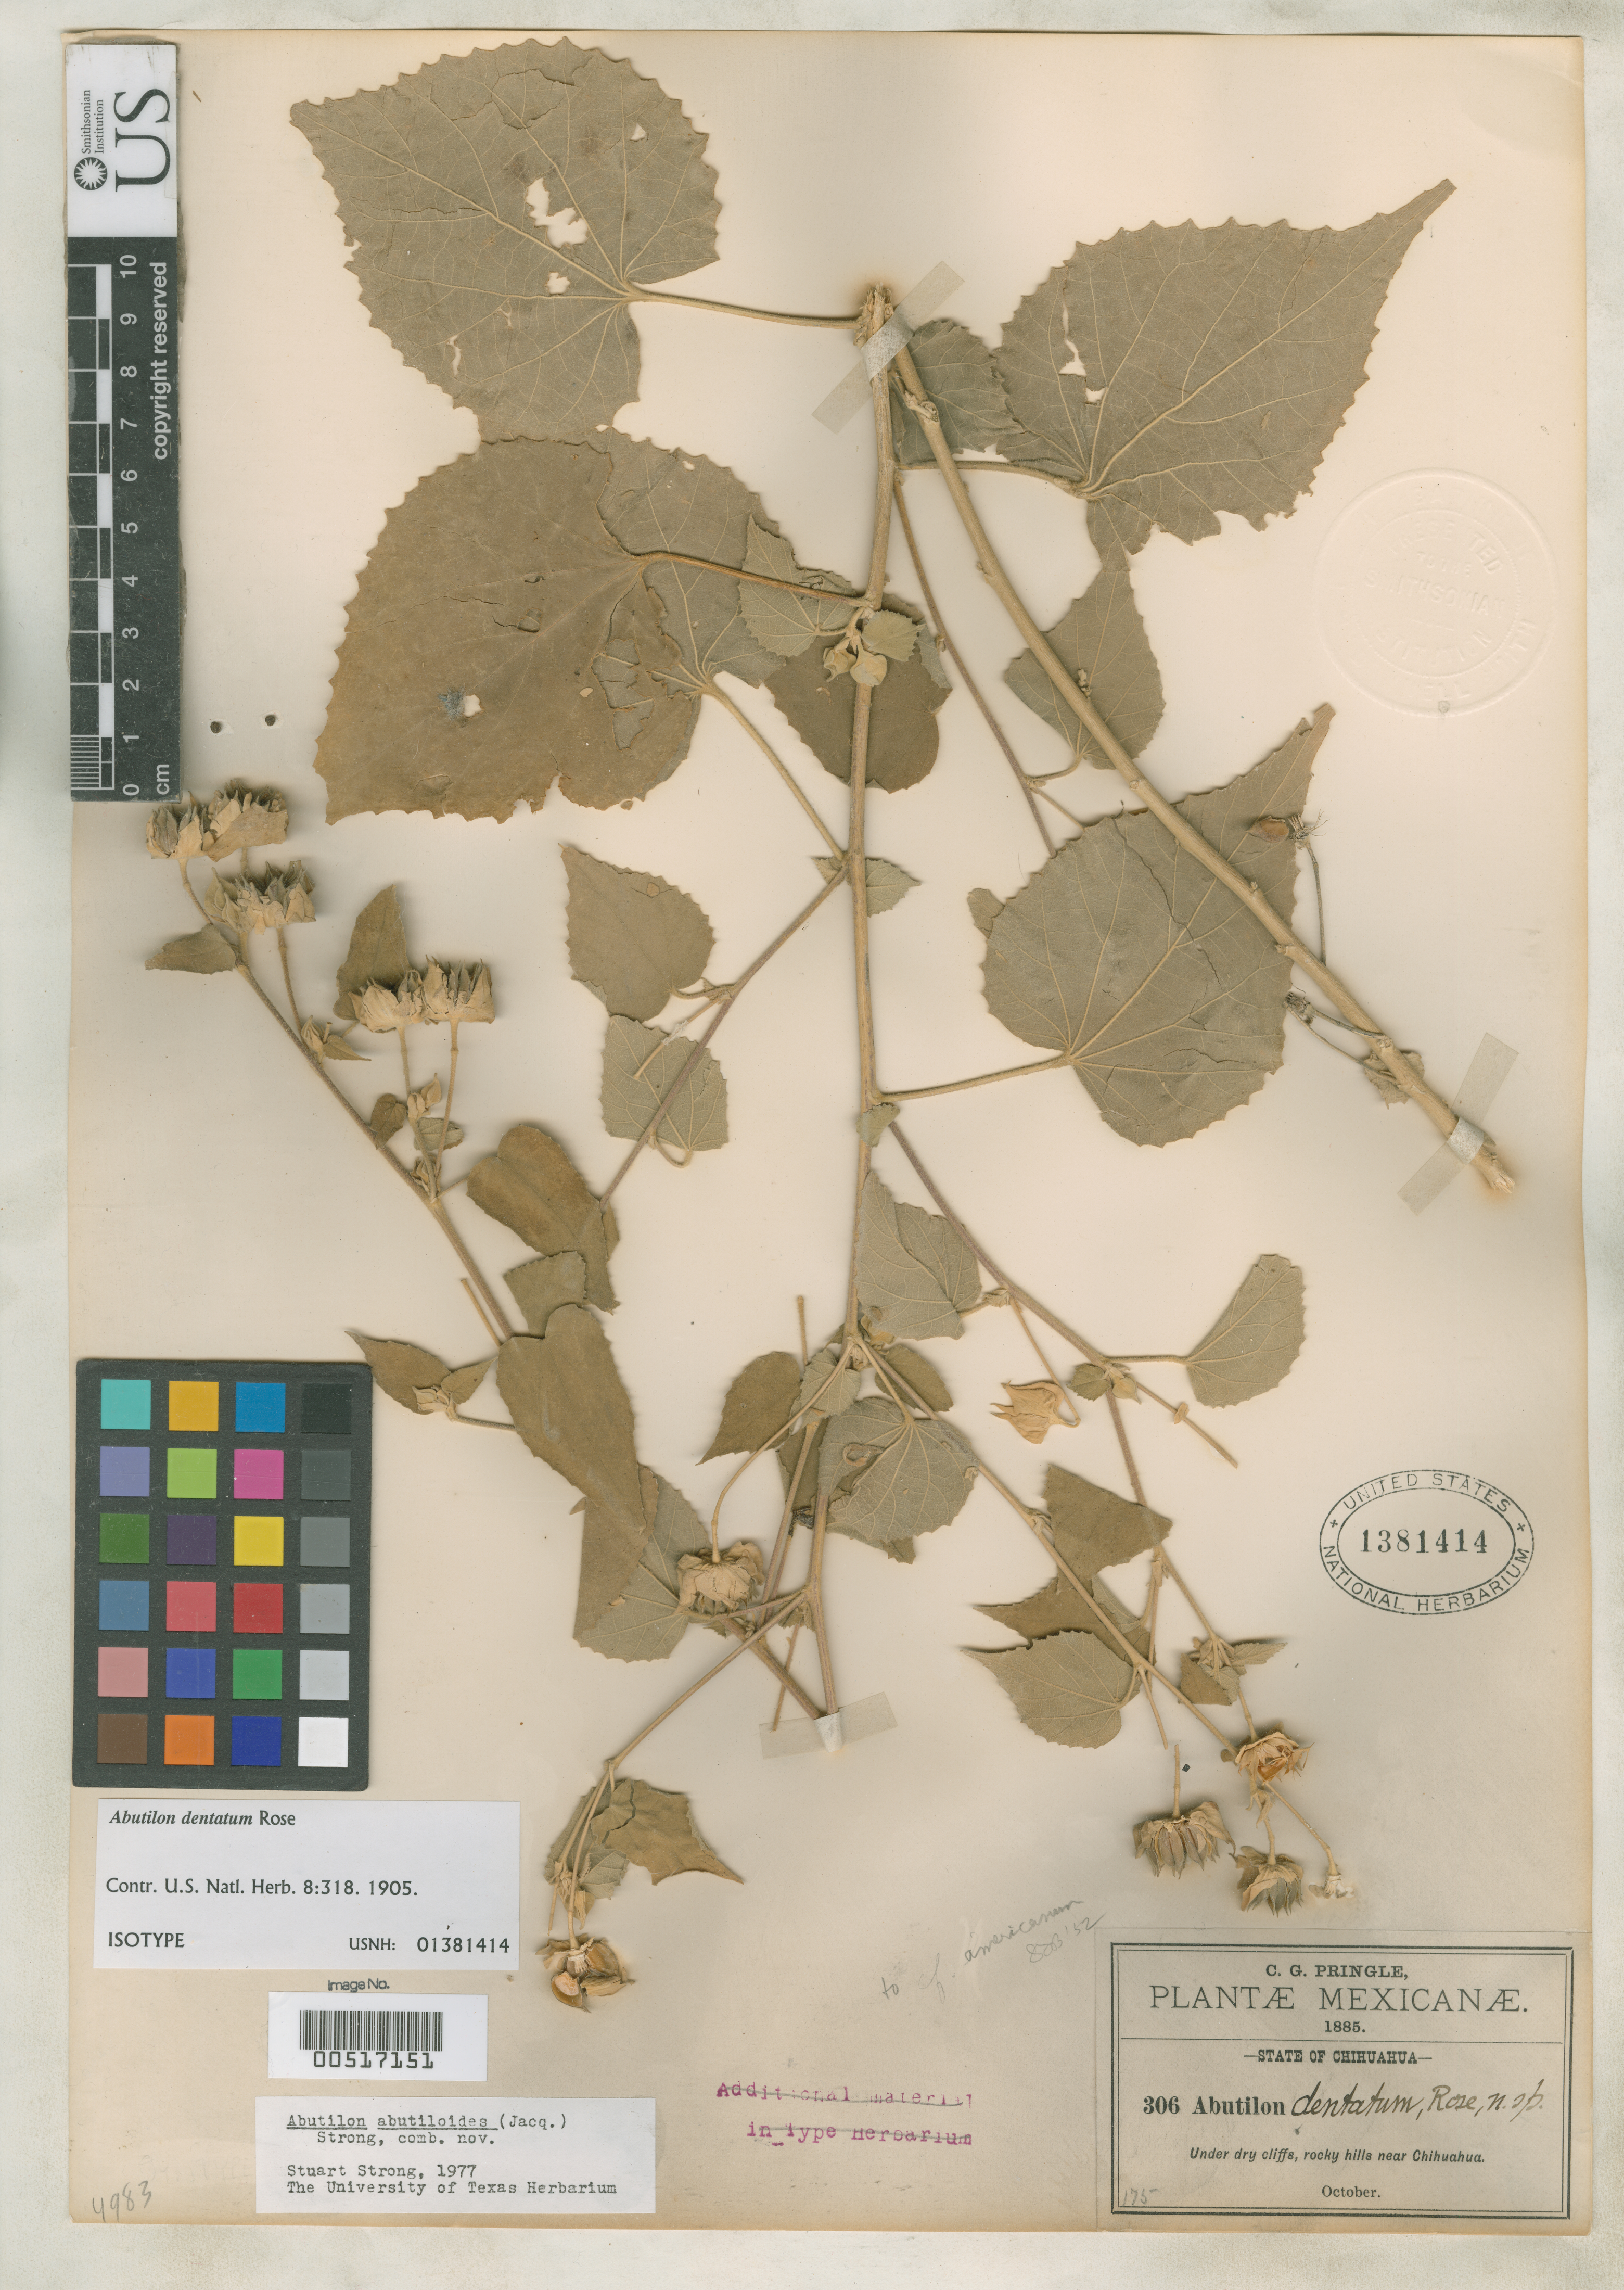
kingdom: Plantae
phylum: Tracheophyta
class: Magnoliopsida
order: Malvales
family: Malvaceae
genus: Abutilon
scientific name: Abutilon dentatum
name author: Rose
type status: Type Collection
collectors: C. G. Pringle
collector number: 306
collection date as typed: Oct 1885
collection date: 1885-10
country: Mexico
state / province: Chihuahua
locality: Rocky hills near Chihuahua.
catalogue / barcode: US 1381414